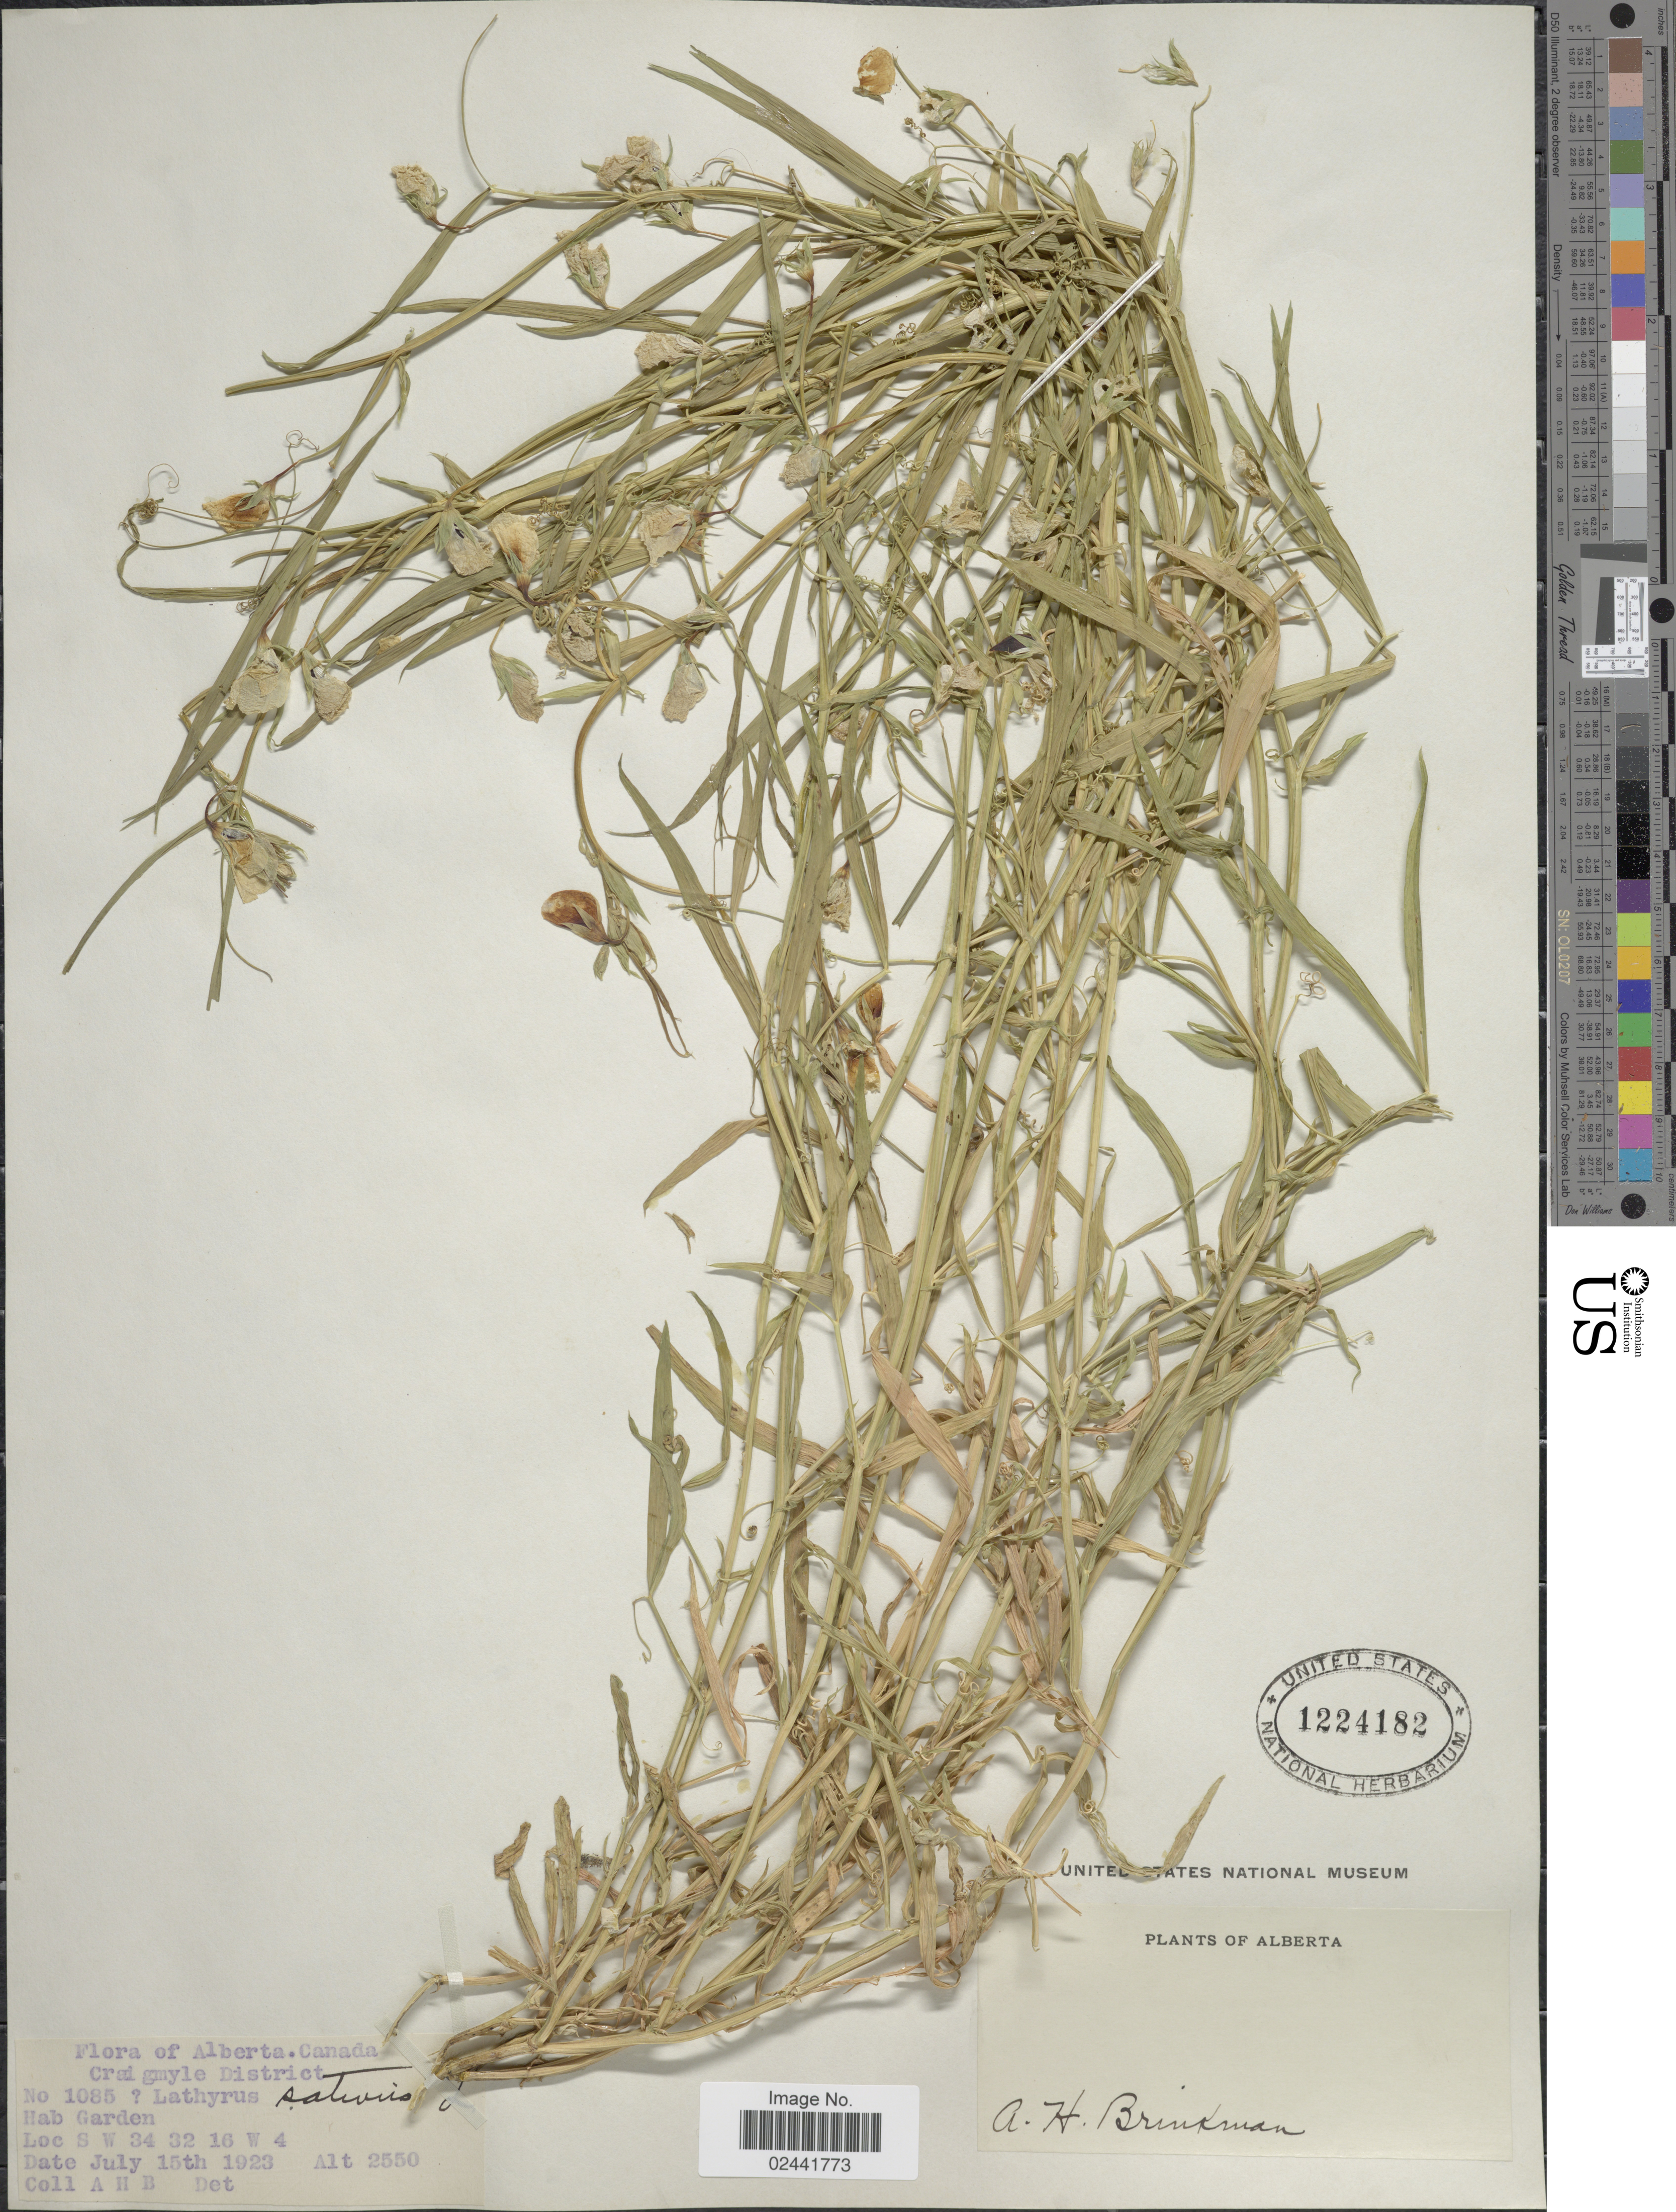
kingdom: Plantae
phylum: Tracheophyta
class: Magnoliopsida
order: Fabales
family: Fabaceae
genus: Lathyrus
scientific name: Lathyrus sativus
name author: L.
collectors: A. Brinkman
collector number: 1085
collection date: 1923-07-15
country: Canada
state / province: Alberta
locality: Crat gmyle District, Garden, S W 34 32 16 W 4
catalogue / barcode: US 1224182